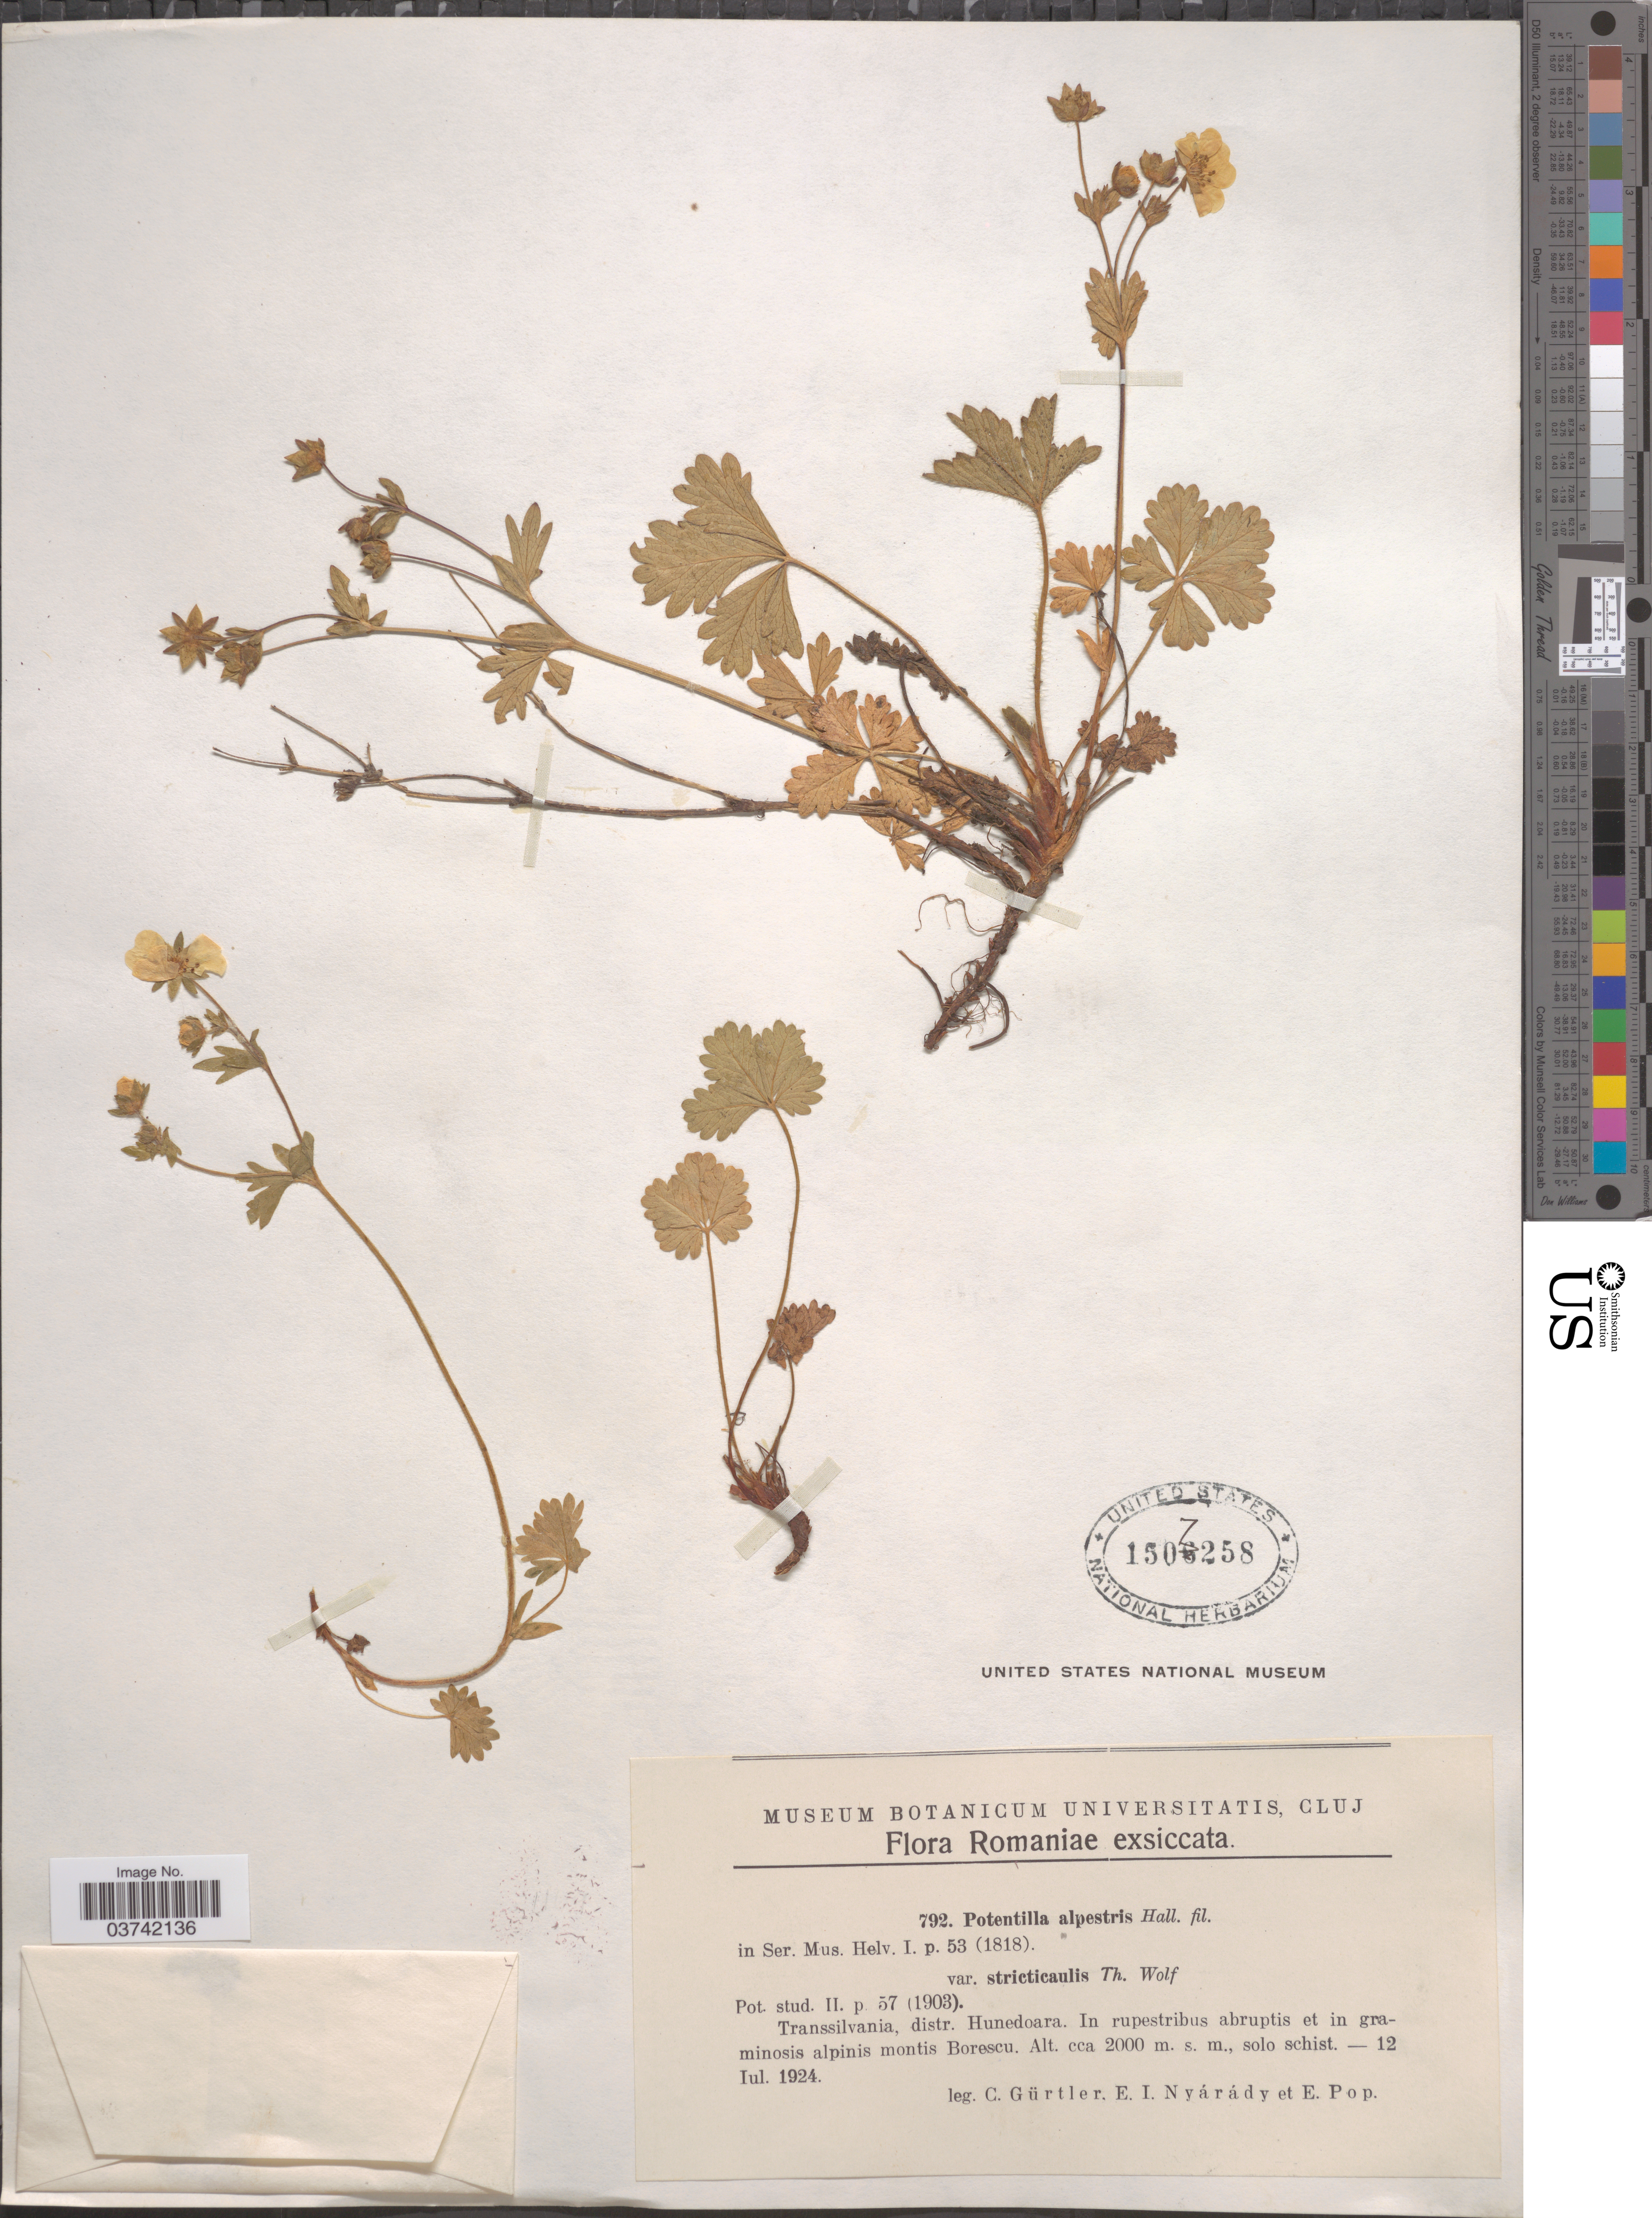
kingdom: Plantae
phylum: Tracheophyta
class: Magnoliopsida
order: Rosales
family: Rosaceae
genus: Potentilla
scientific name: Potentilla alpestris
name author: Haller f.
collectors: C. Gürtler, E. Nyárády & E. Pop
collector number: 792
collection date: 1924-07-12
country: Romania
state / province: Hunedoara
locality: Transsilvania, distr. Hunedoara. In rupertibus abruptis et in graminosis alpinis montis Borescu.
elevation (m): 2000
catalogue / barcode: US 1507258